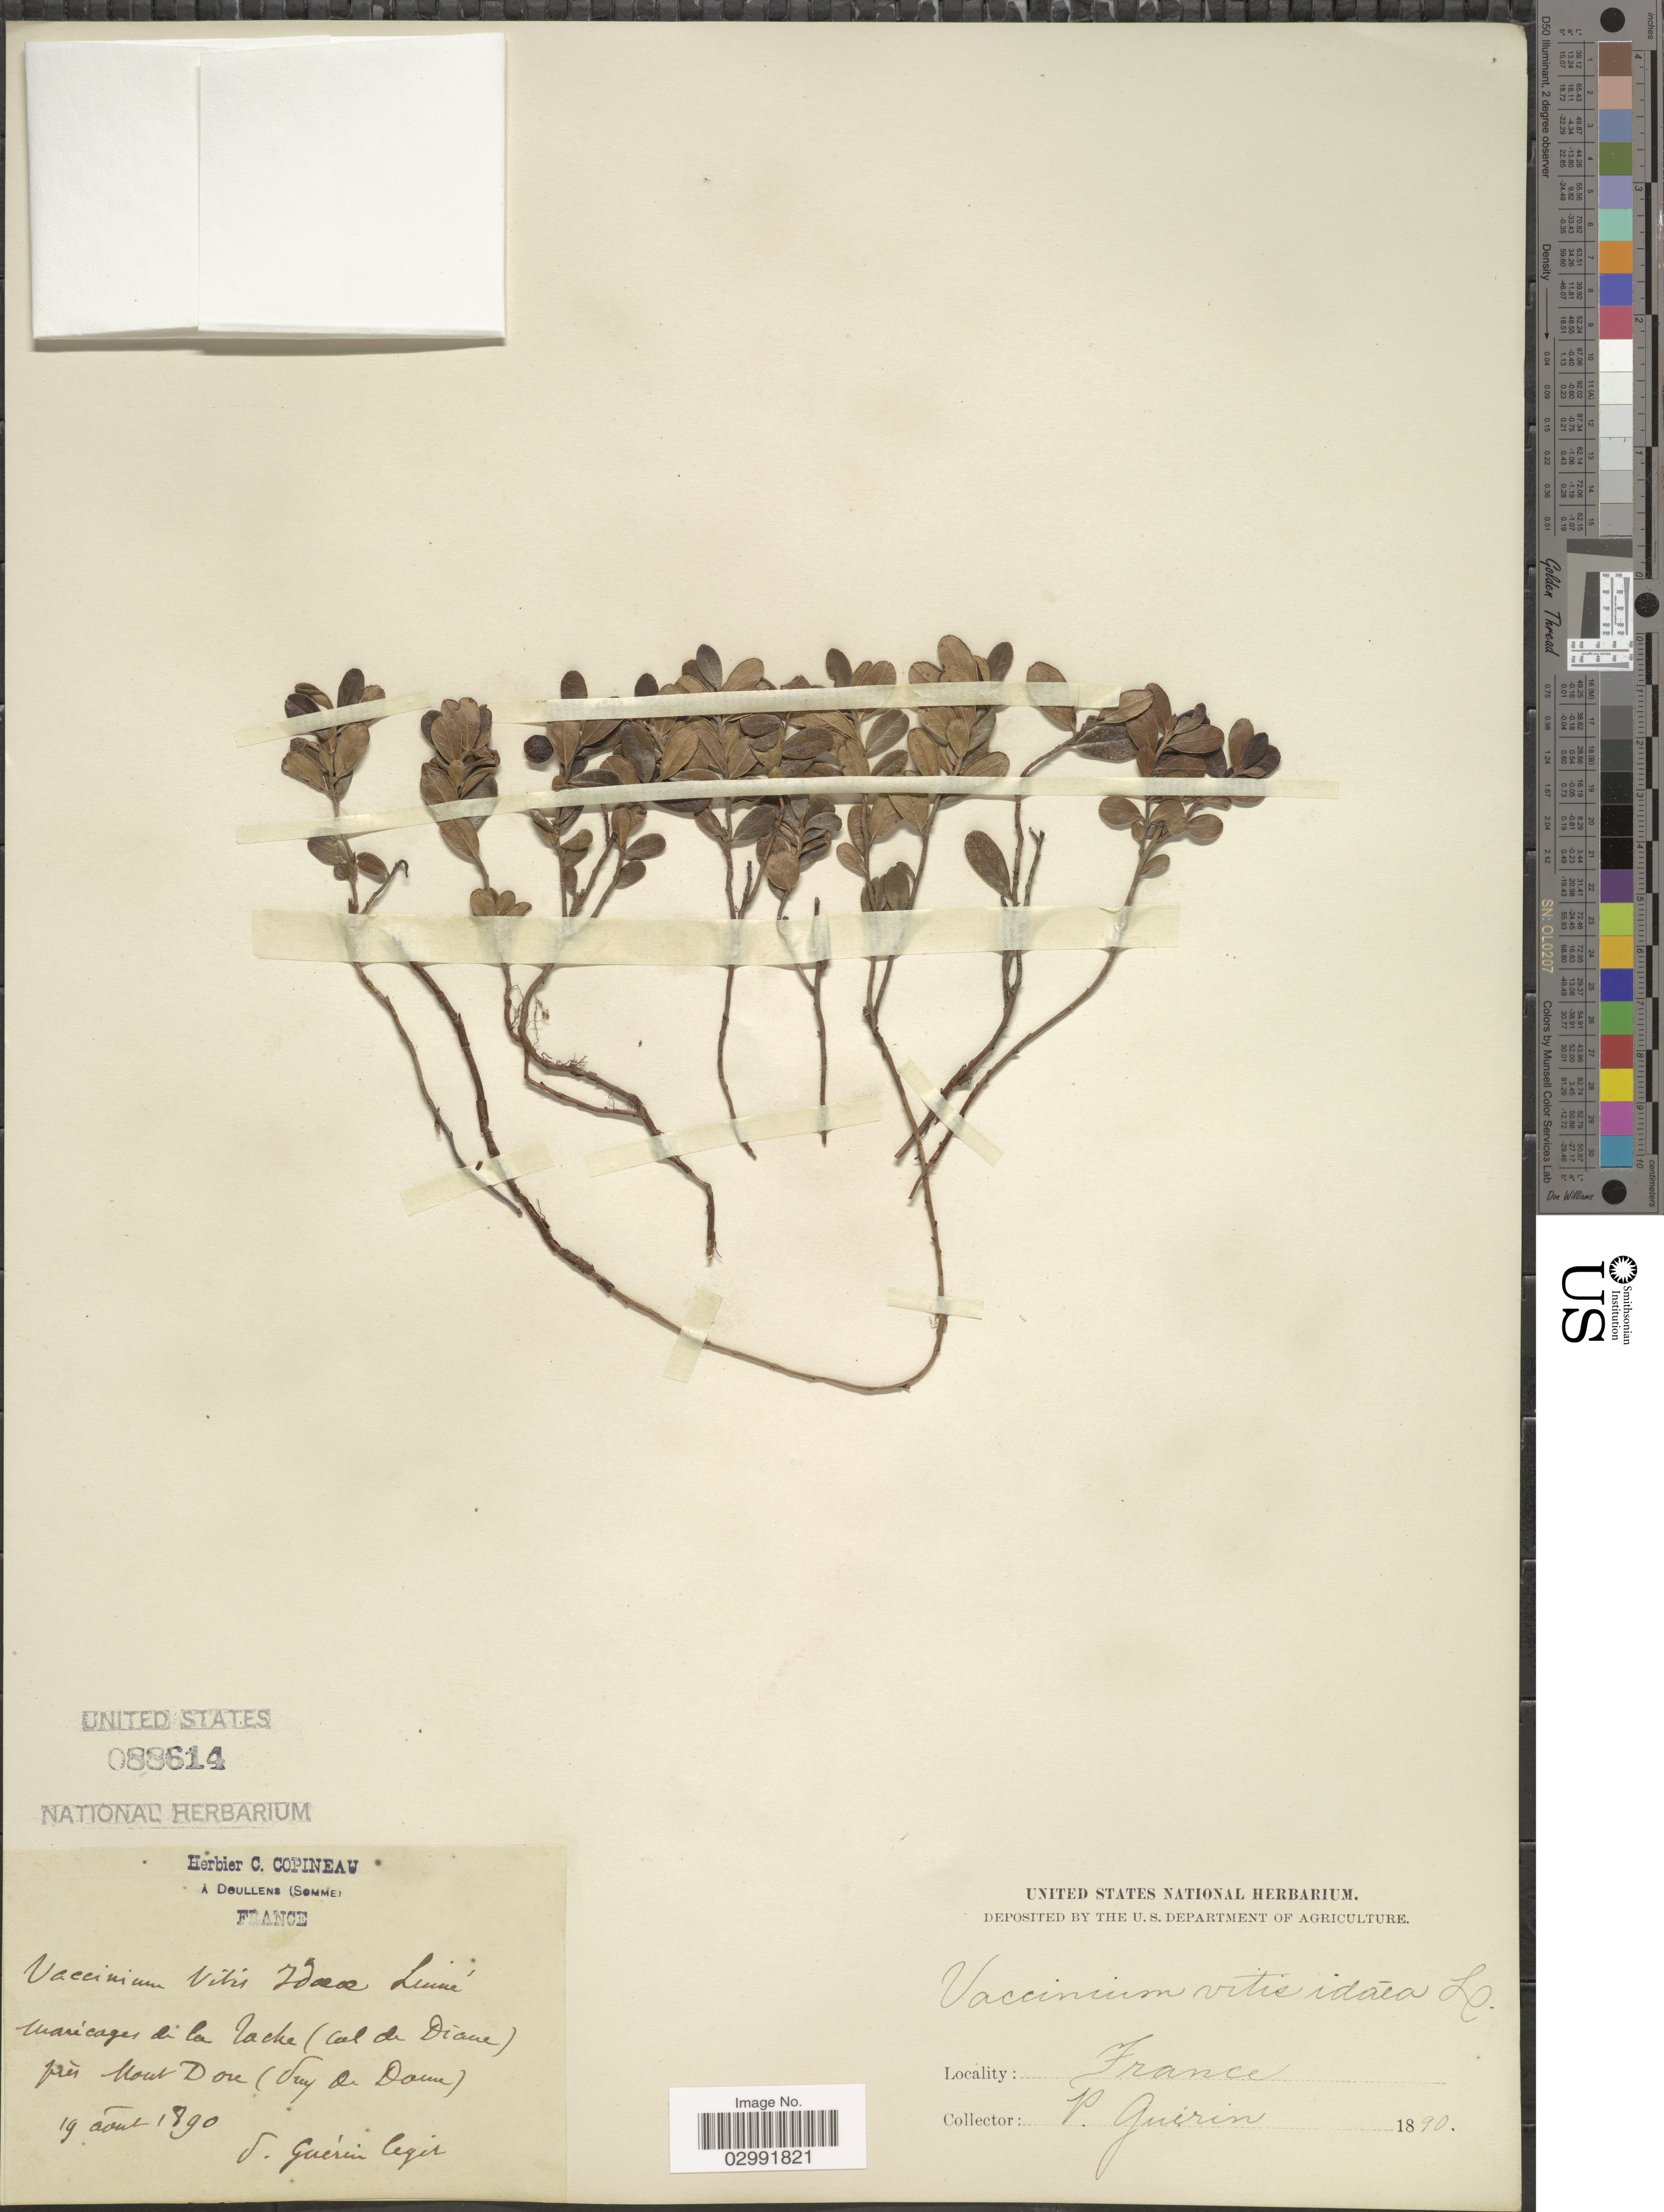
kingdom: Plantae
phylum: Tracheophyta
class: Magnoliopsida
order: Ericales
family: Ericaceae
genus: Vaccinium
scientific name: Vaccinium vitis-idaea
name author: L.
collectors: P. Guerin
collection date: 1890-08-19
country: France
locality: Marècages de la Zacke [interpreted] (col de Diane) près Mont Dore (Puy de Dome).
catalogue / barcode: US 88614